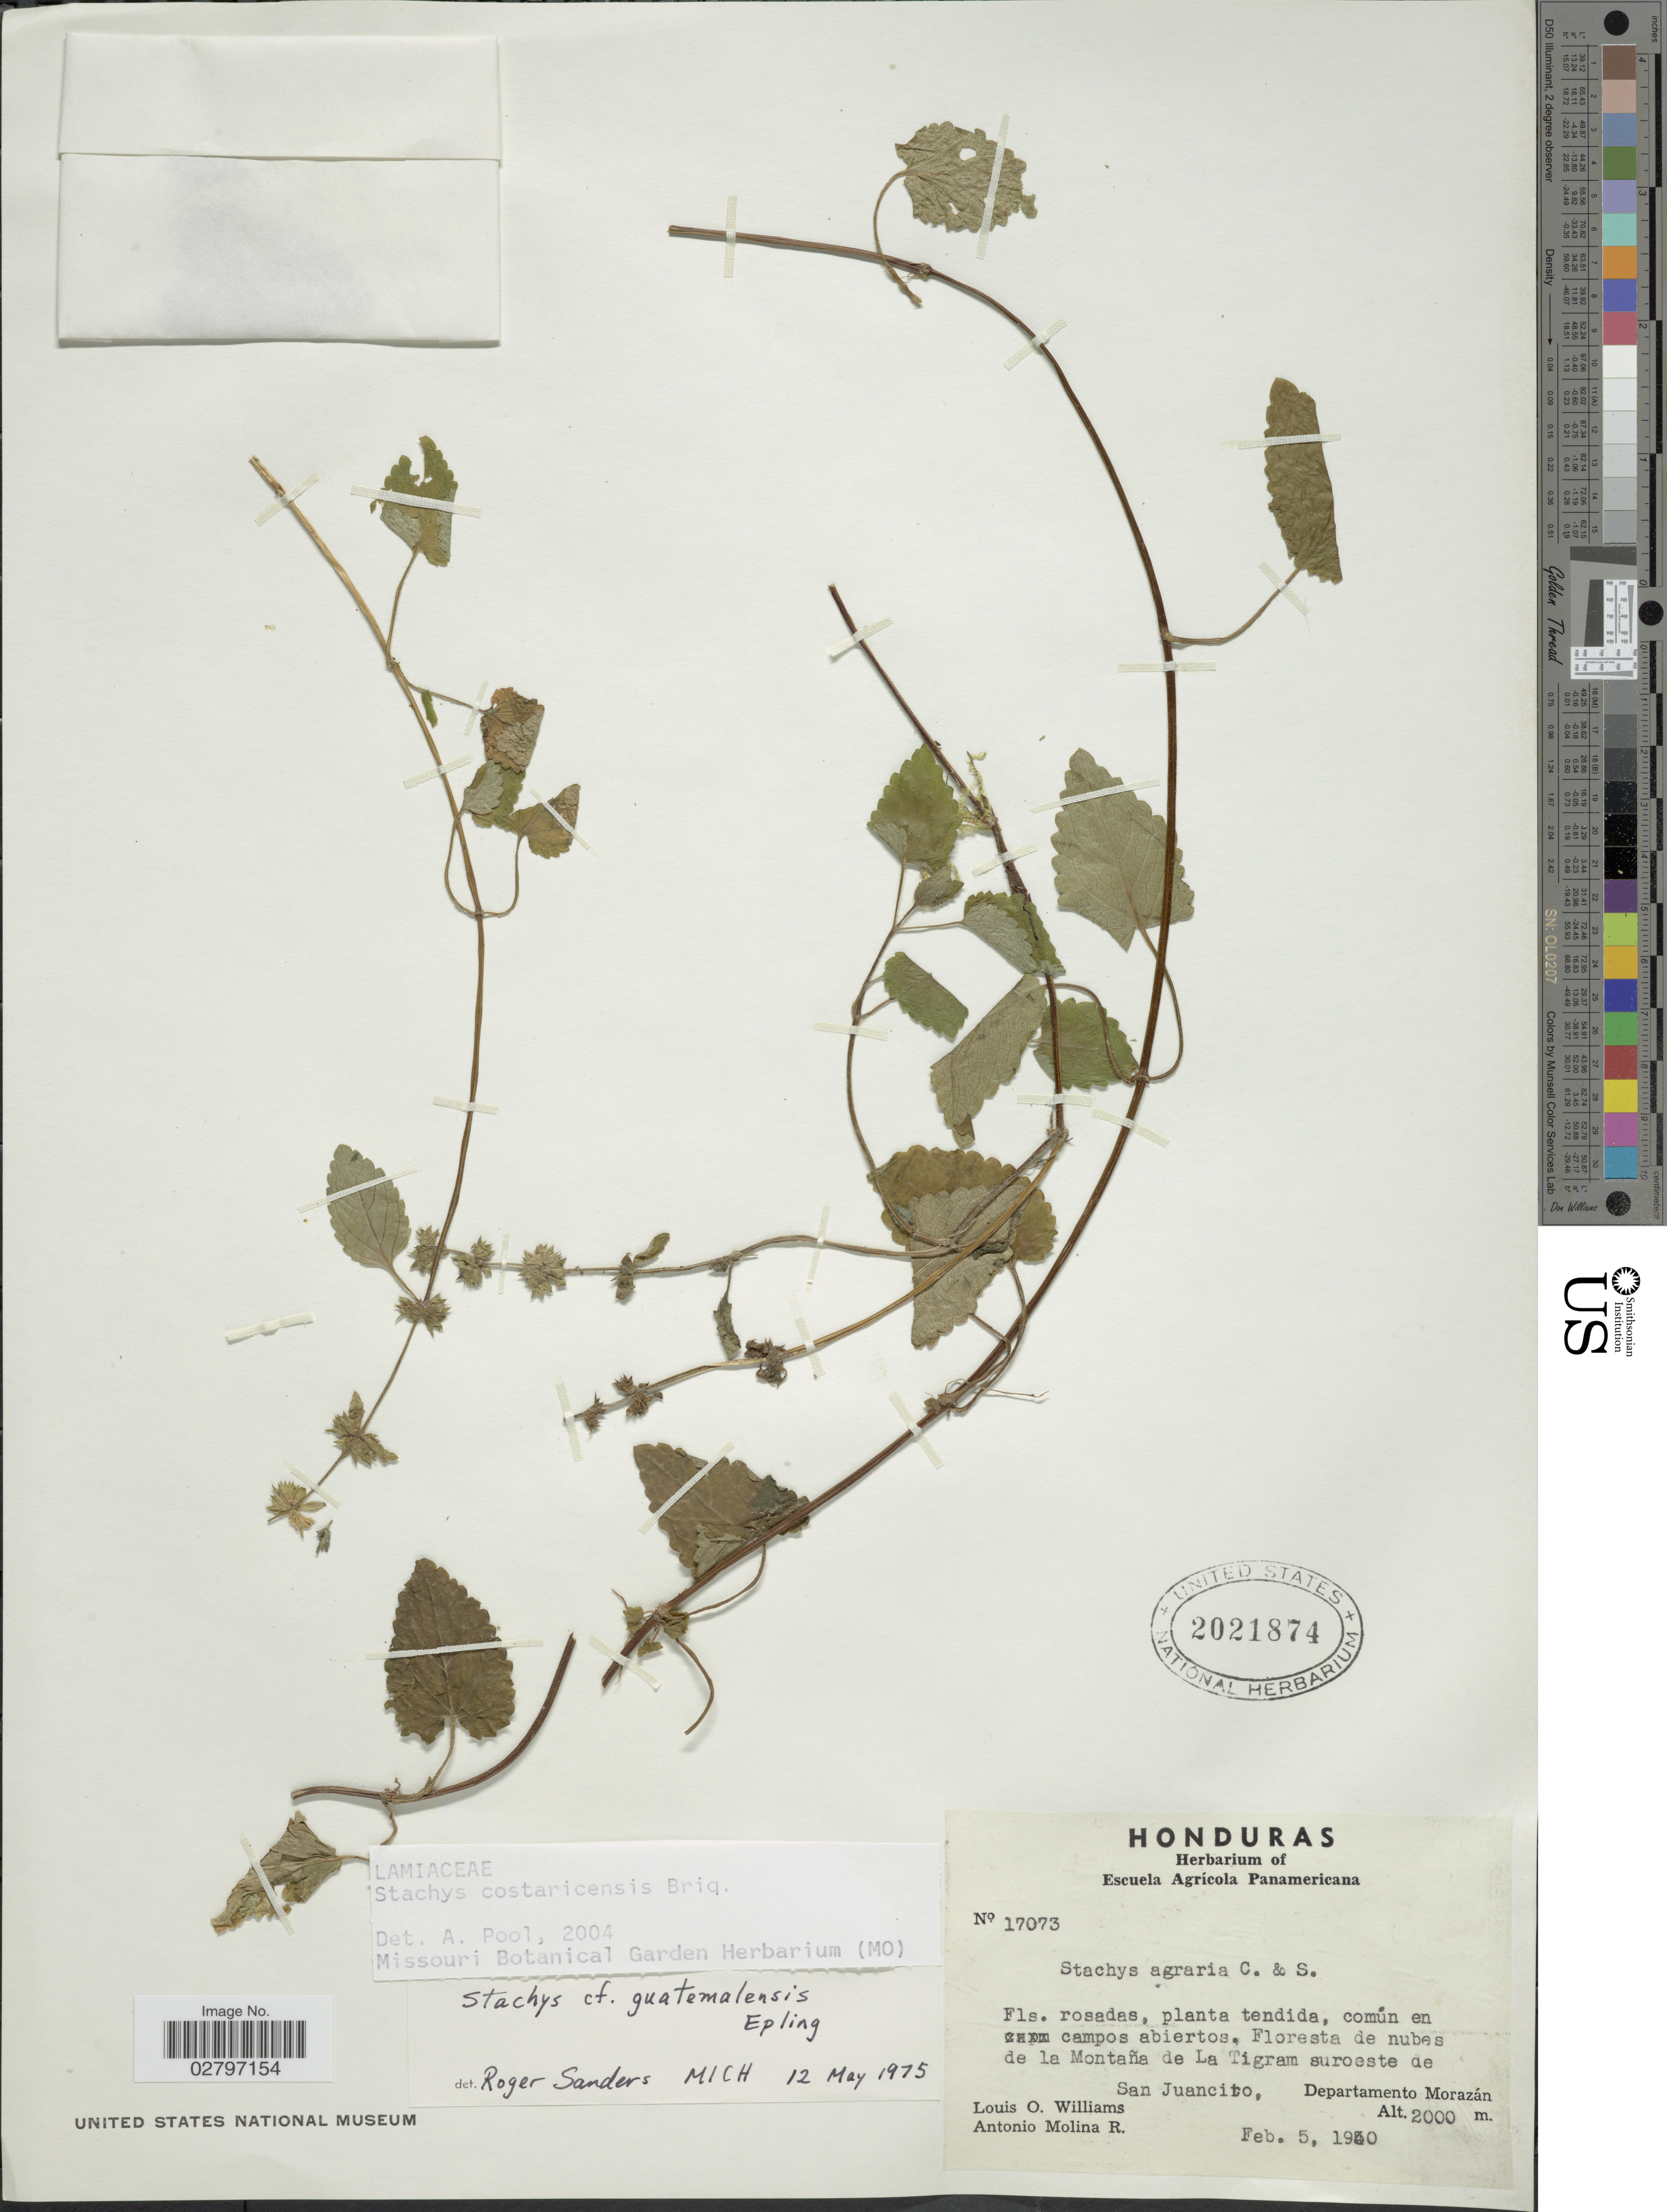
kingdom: Plantae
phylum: Tracheophyta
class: Magnoliopsida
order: Lamiales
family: Lamiaceae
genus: Stachys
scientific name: Stachys costaricensis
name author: Briq.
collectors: L. O. Williams & A. Molina R.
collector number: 17073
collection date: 1930-02-05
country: Honduras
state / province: Fco. Morazán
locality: Común en campos abiertos, Floresta de nubes de la Montaña de la Tigram suroeste de San Juancito, Departamento Morazán.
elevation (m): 2000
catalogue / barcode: US 2021874